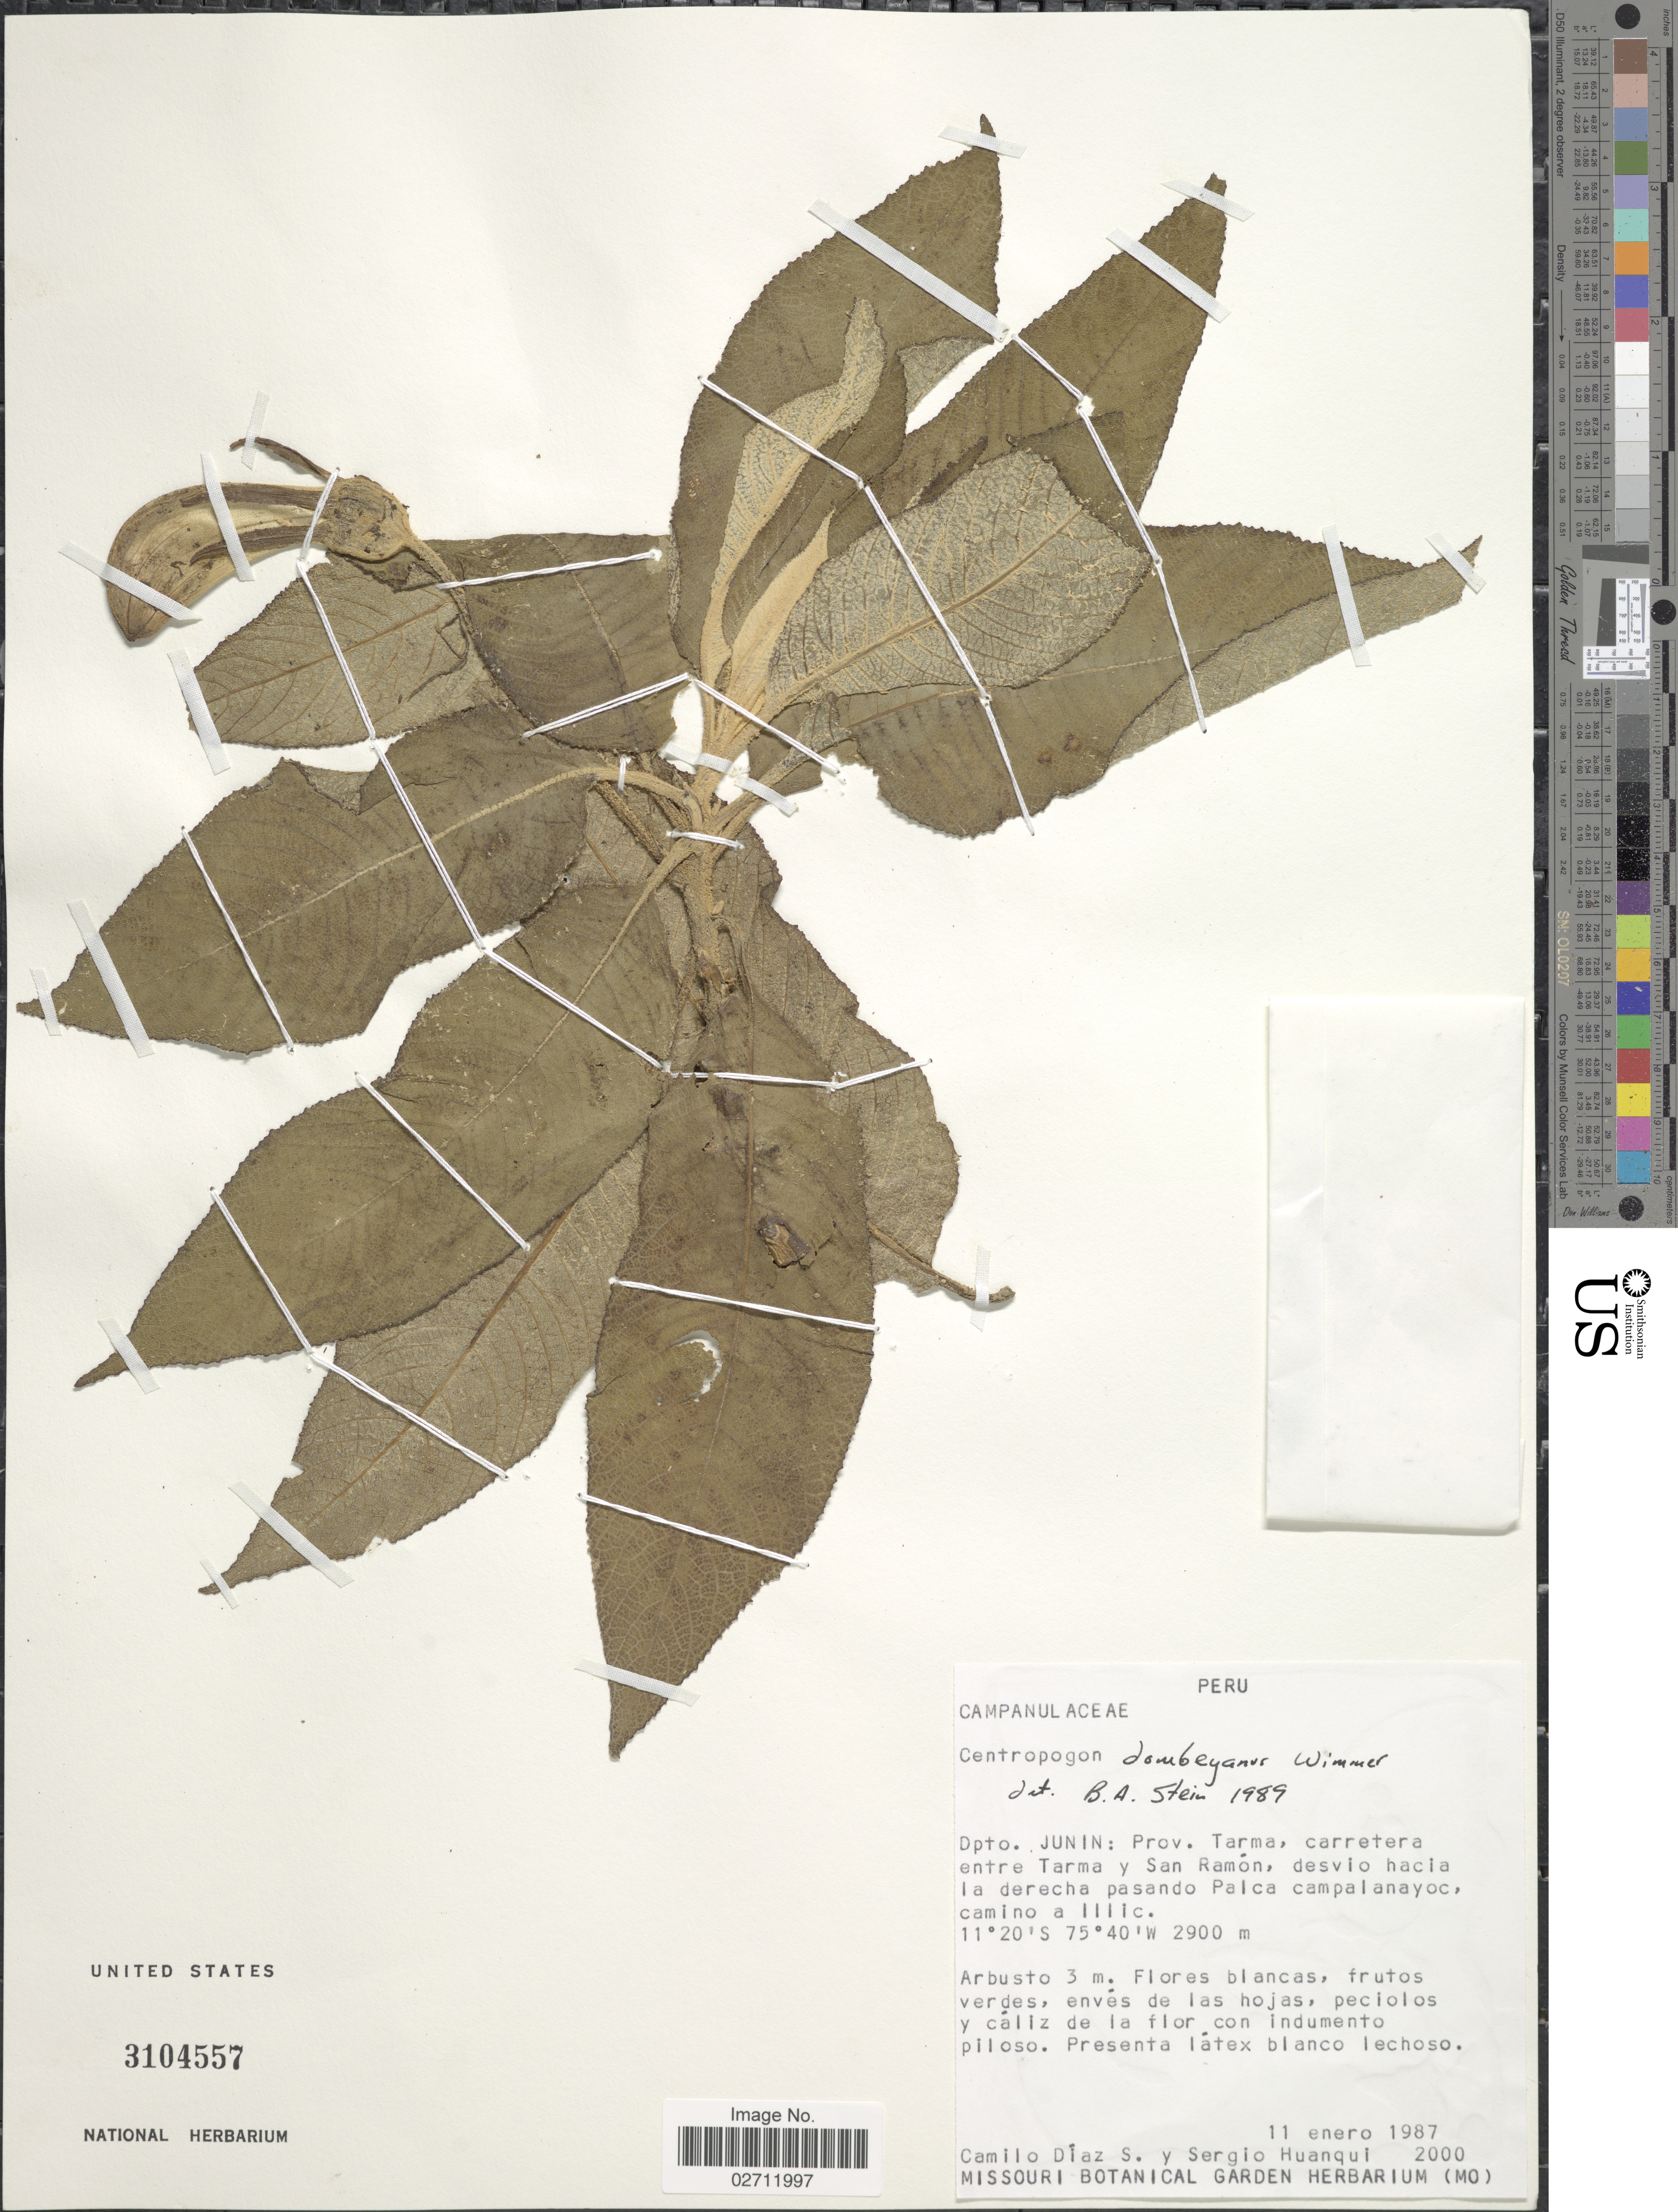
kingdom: Plantae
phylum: Tracheophyta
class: Magnoliopsida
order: Asterales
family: Campanulaceae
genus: Centropogon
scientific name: Centropogon dombeyanus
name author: (C. Presl) E. Wimm.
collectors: C. Diaz Santibanez & S. Huanqui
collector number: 2000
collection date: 1987-01-11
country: Peru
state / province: Junín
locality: Prov. Tarma, carretera entre Tarma y San Ramon, desvio hacia la derecha pasando Palca campalanayoc, camino a Illic.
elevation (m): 2900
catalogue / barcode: US 3104557